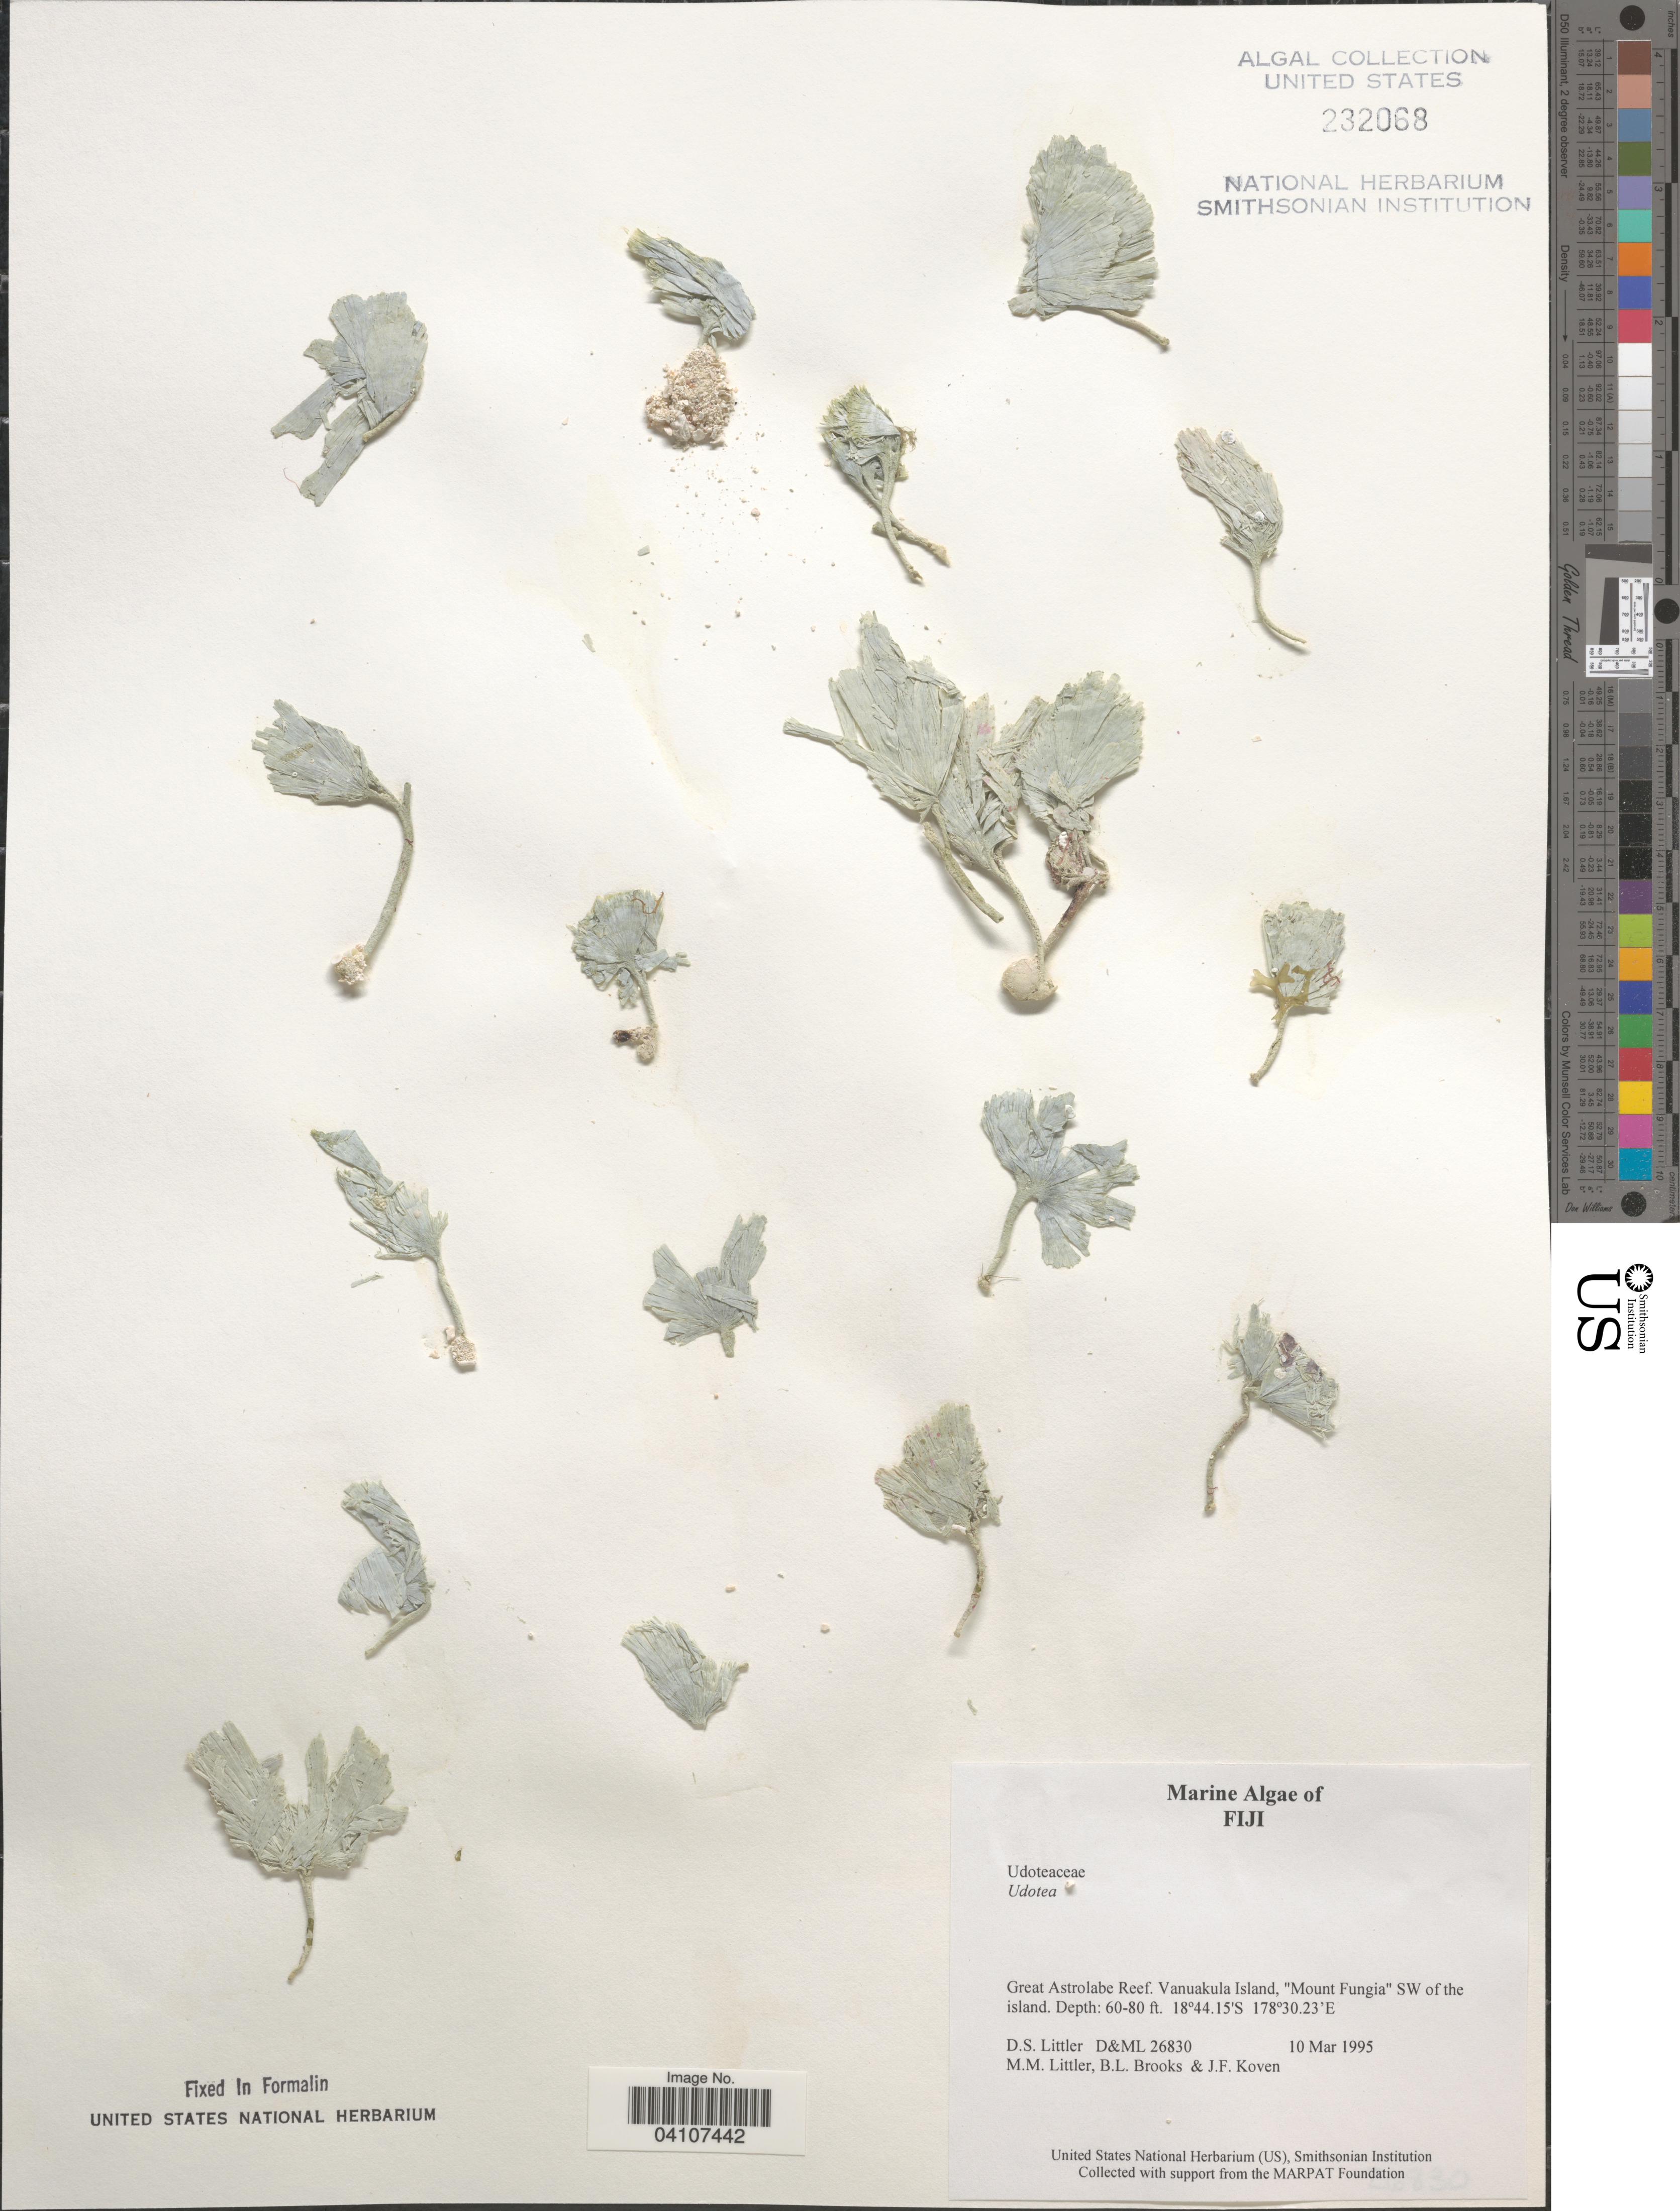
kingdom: Plantae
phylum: Chlorophyta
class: Ulvophyceae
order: Bryopsidales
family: Udoteaceae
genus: Udotea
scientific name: Udotea sp.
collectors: D. S. Littler, B. Brooks & J. Koven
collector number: D&ML 26830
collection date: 1995-03-10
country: Fiji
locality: Great Astrolabe Reef. Vanuakula Island, "Mount Fungia" SW of the island.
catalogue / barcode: US 232068